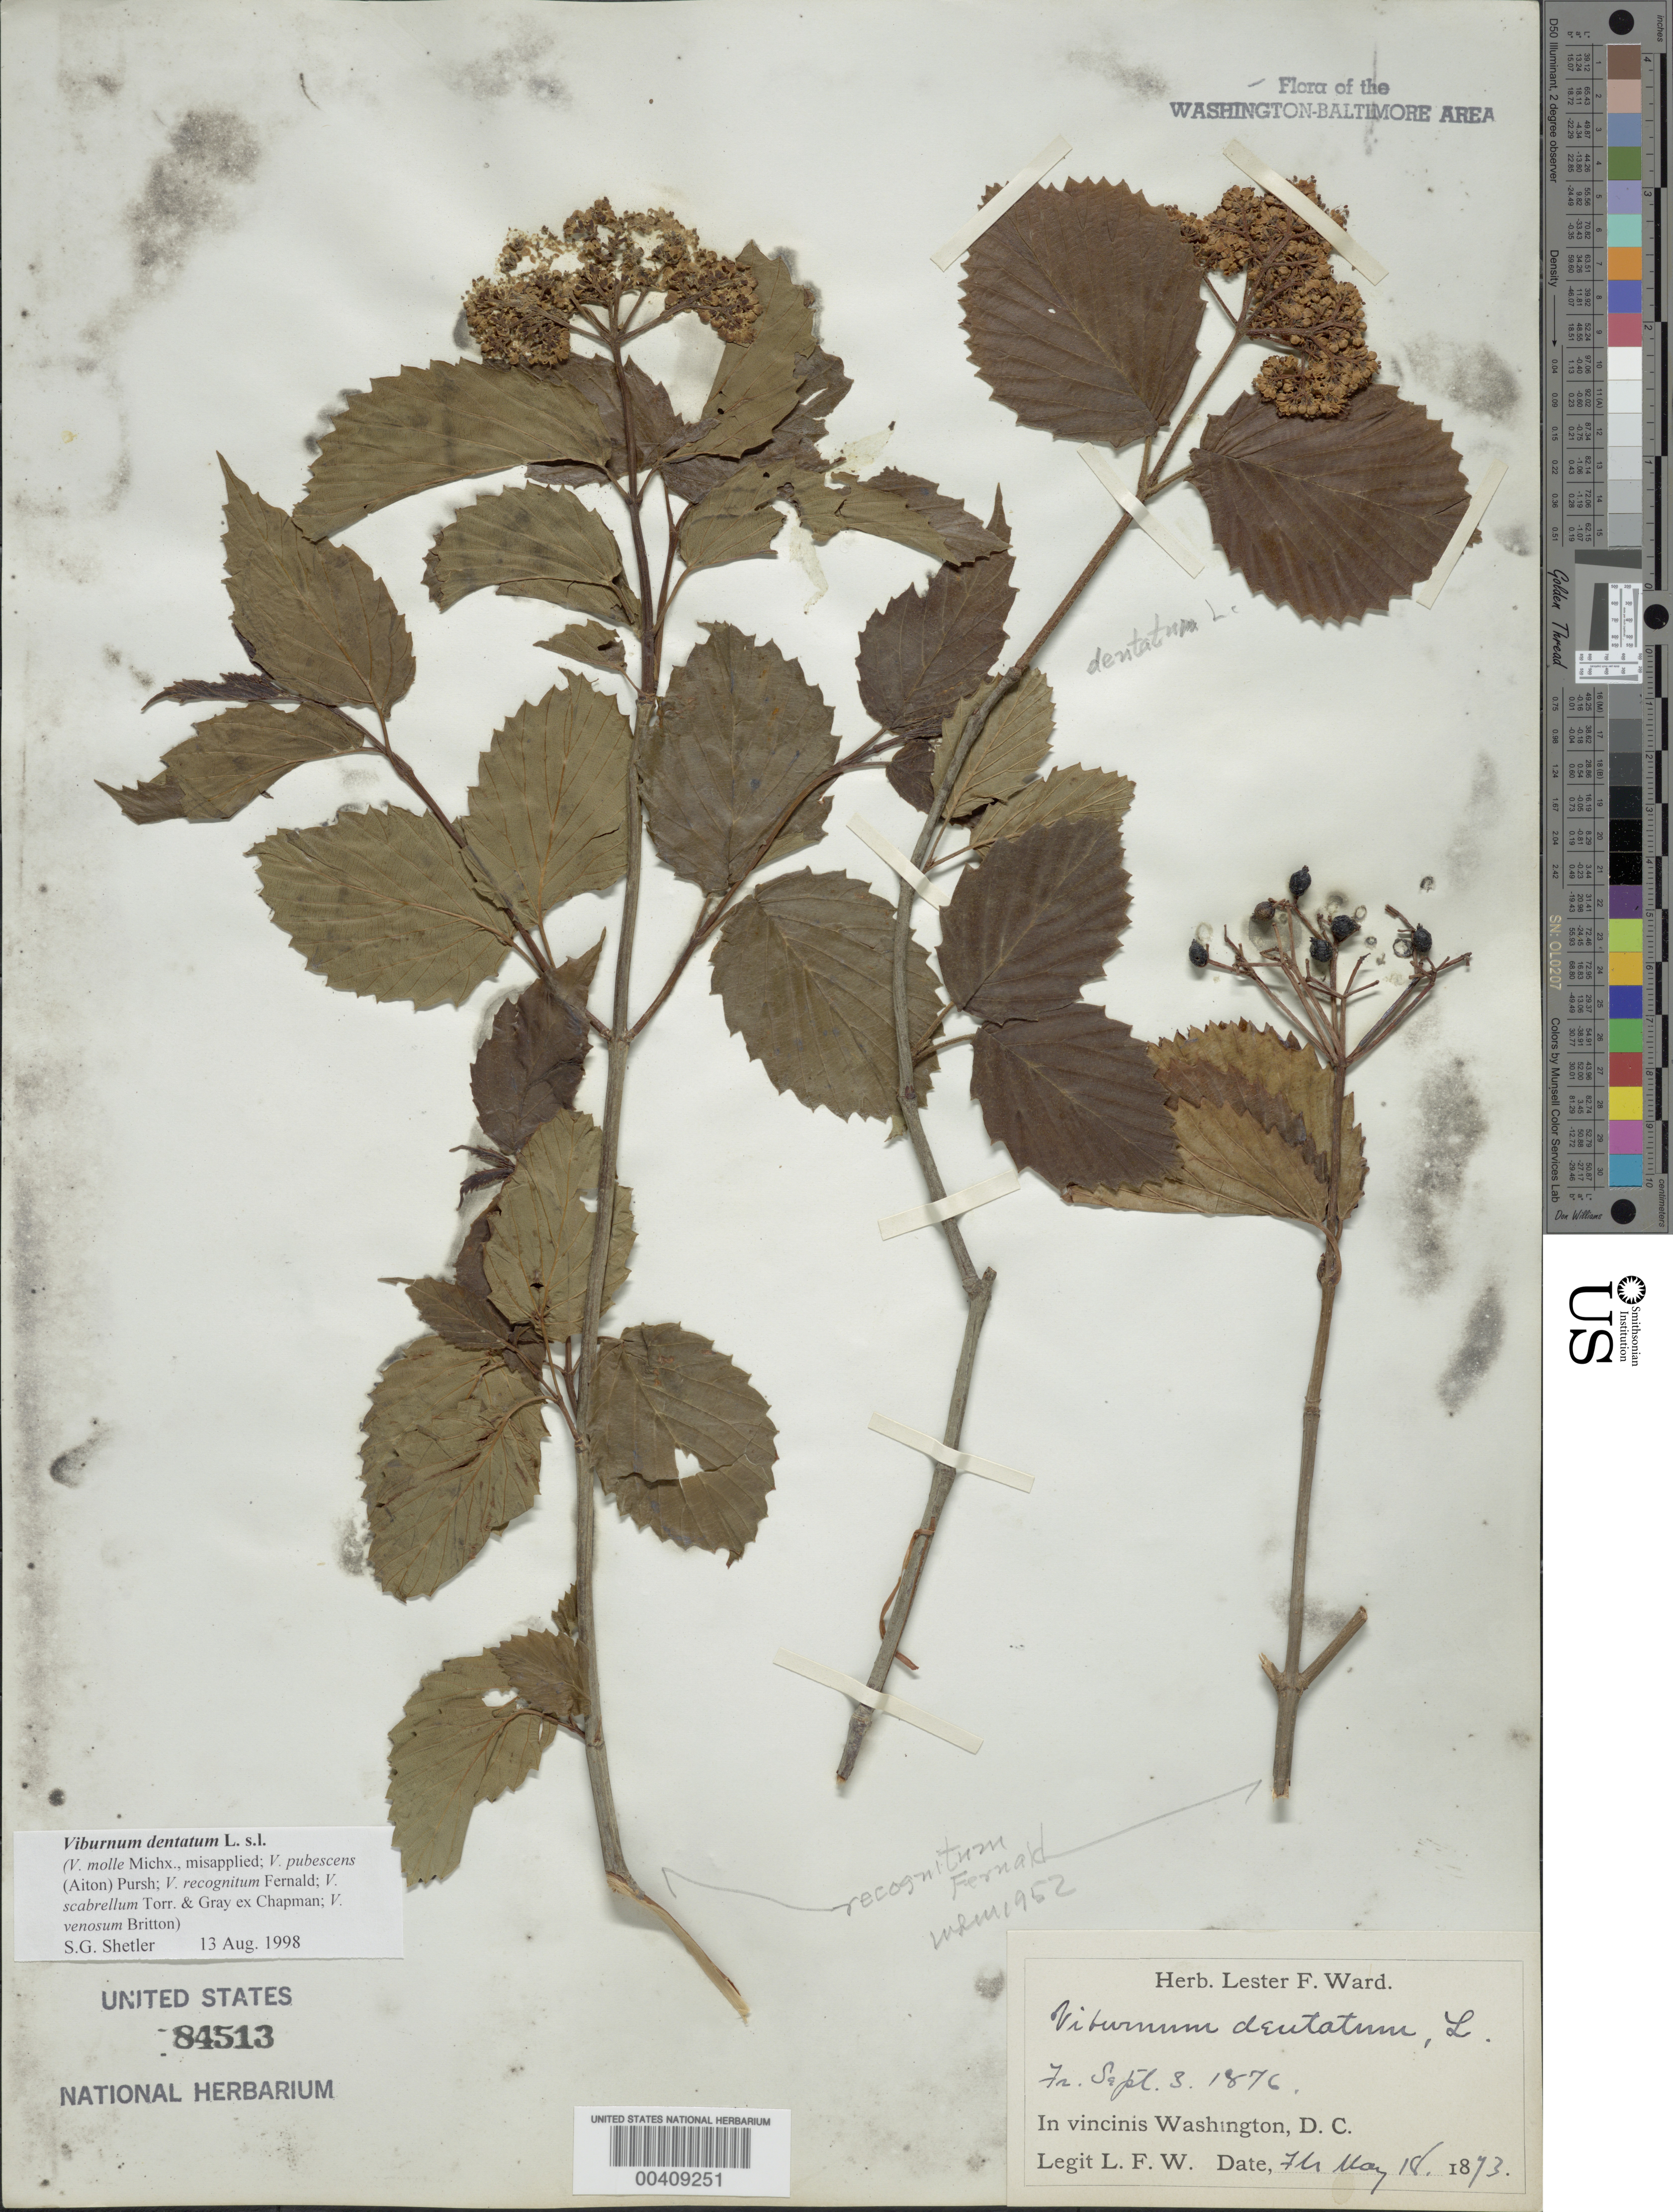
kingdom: Plantae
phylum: Tracheophyta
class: Magnoliopsida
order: Dipsacales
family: Viburnaceae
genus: Viburnum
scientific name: Viburnum dentatum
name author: L.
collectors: L. F. Ward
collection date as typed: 18 May 1873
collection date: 1873-05-18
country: United States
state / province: District of Columbia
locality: Washington DC Area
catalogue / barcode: US 84513